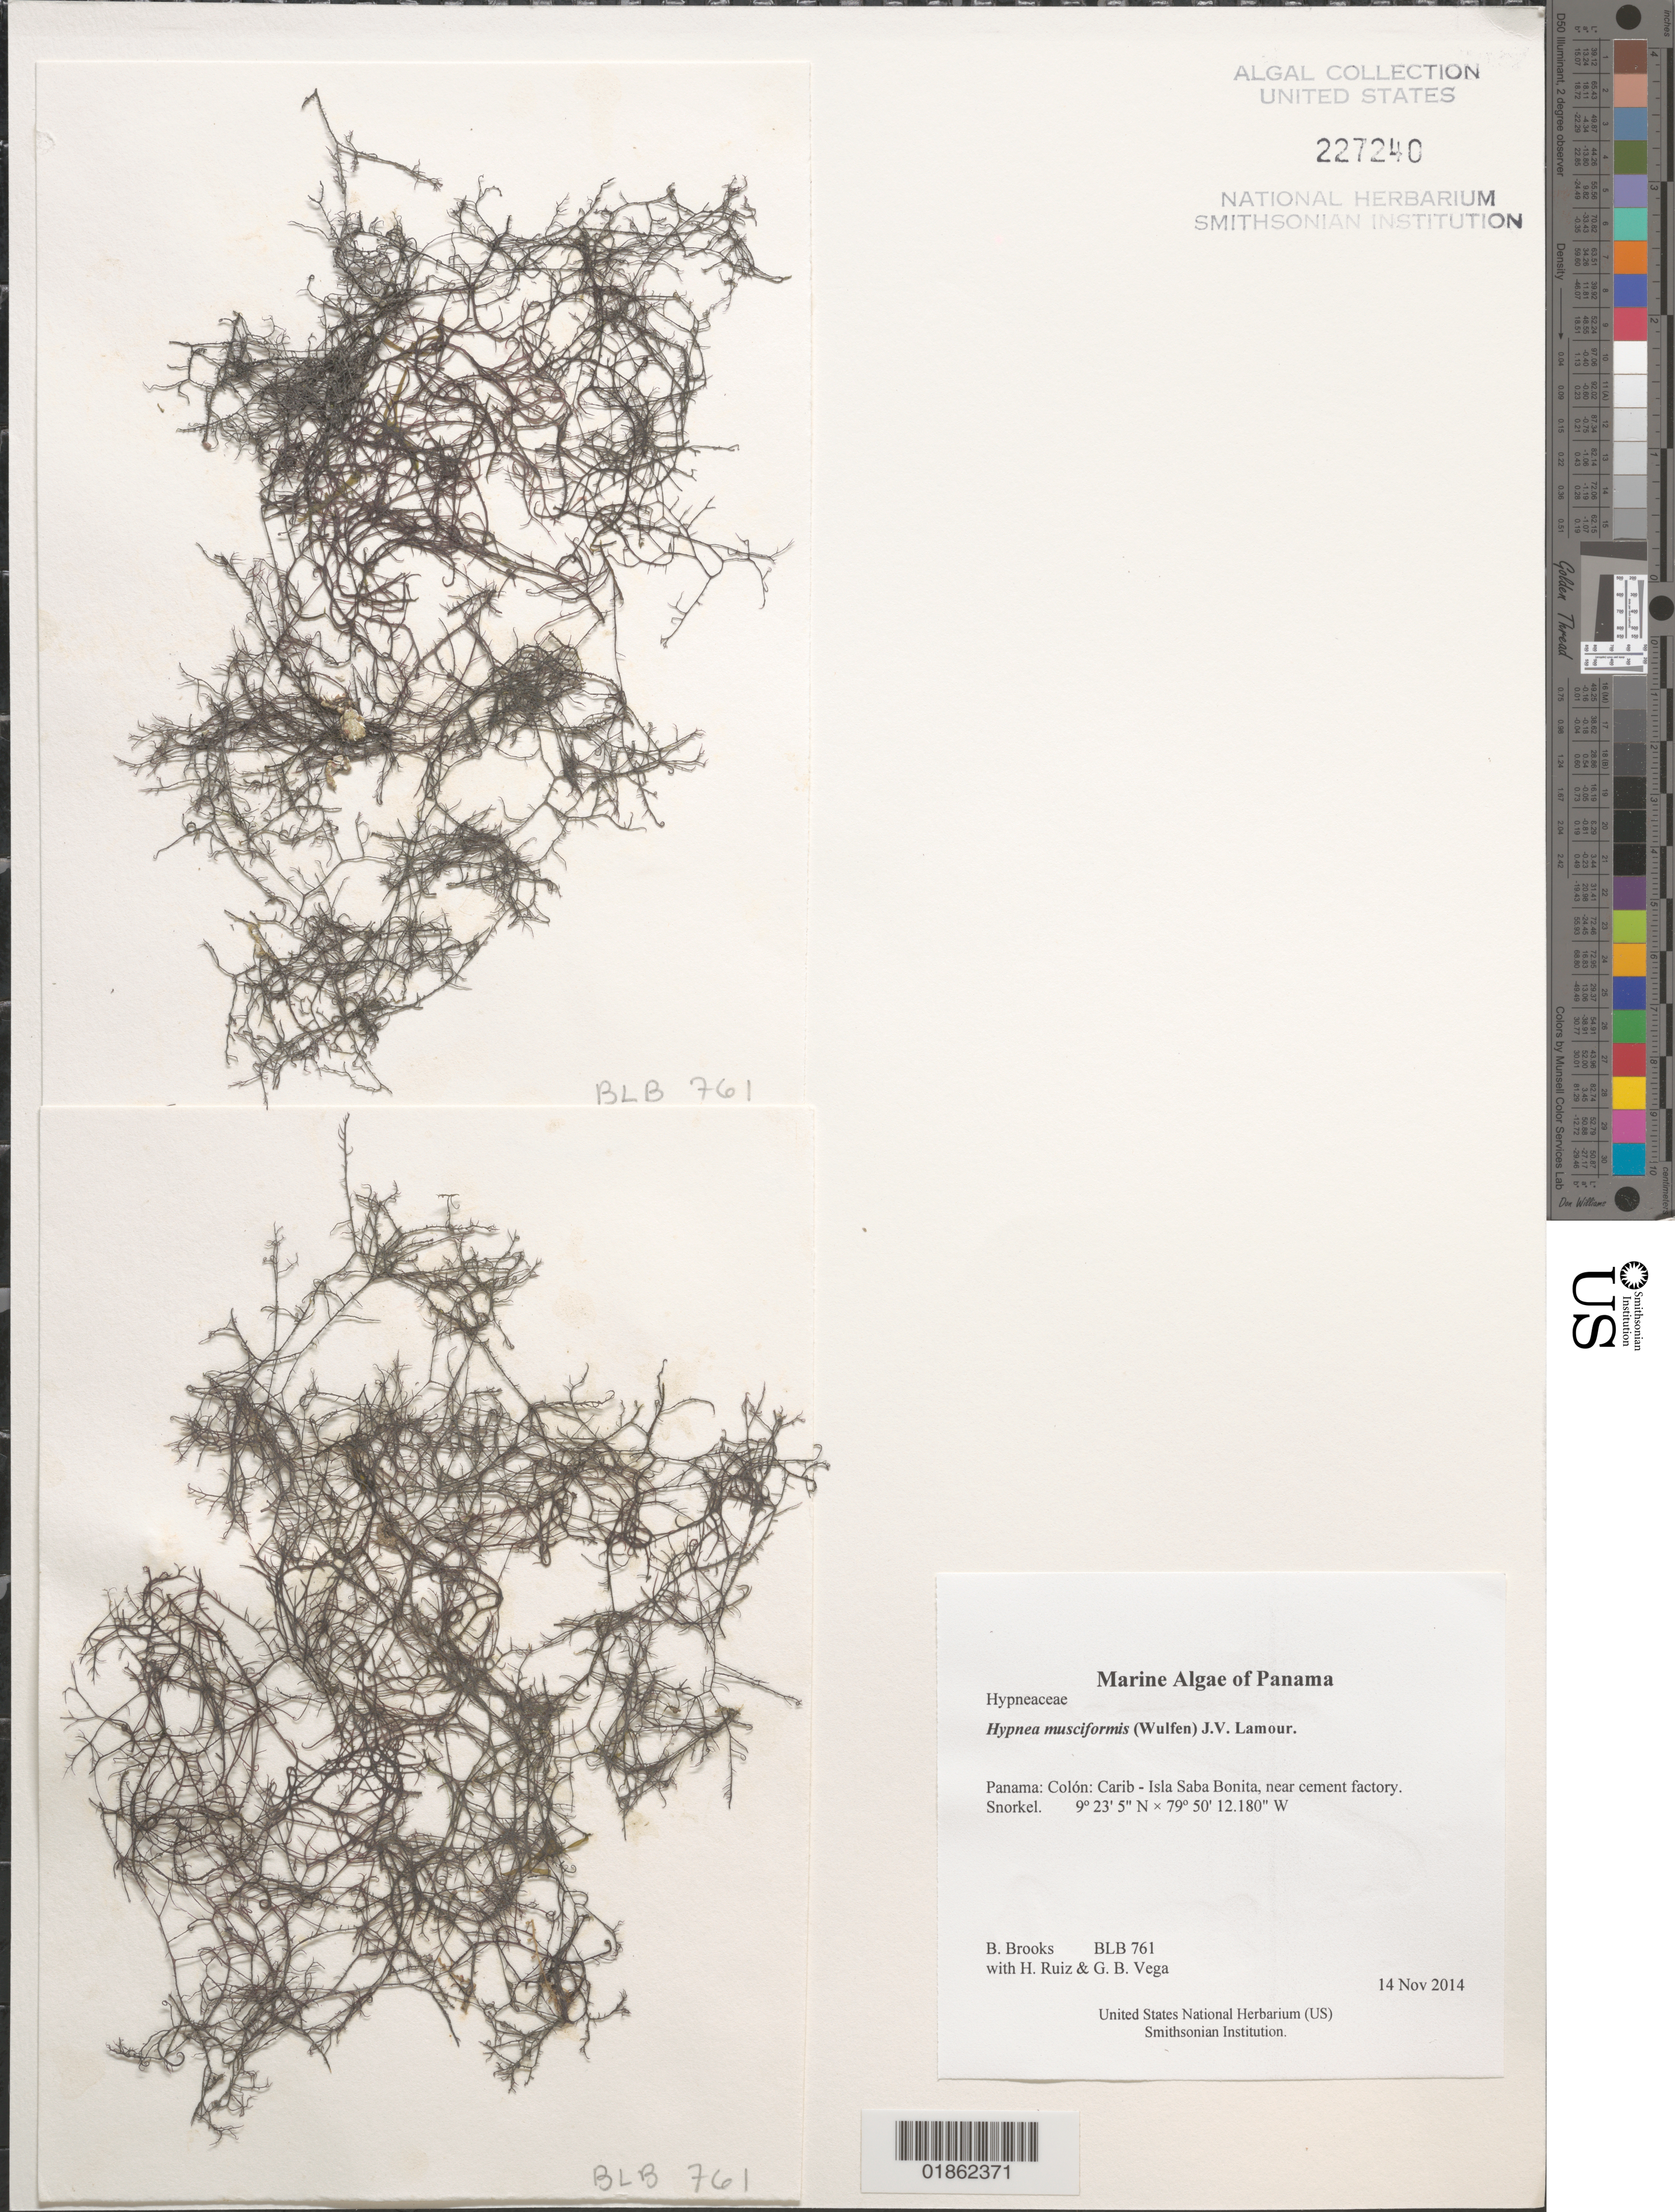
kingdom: Plantae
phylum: Rhodophyta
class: Florideophyceae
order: Gigartinales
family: Cystocloniaceae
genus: Hypnea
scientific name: Hypnea musciformis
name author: (Wulfen) J.V.Lamouroux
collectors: B. Brooks, H. Ruiz & G. B. Vega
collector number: BLB 761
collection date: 2014-11-14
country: Panama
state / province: Colón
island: Saba Bonita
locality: Carib - Isla Saba Bonita, near cement factory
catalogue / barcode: US 227240